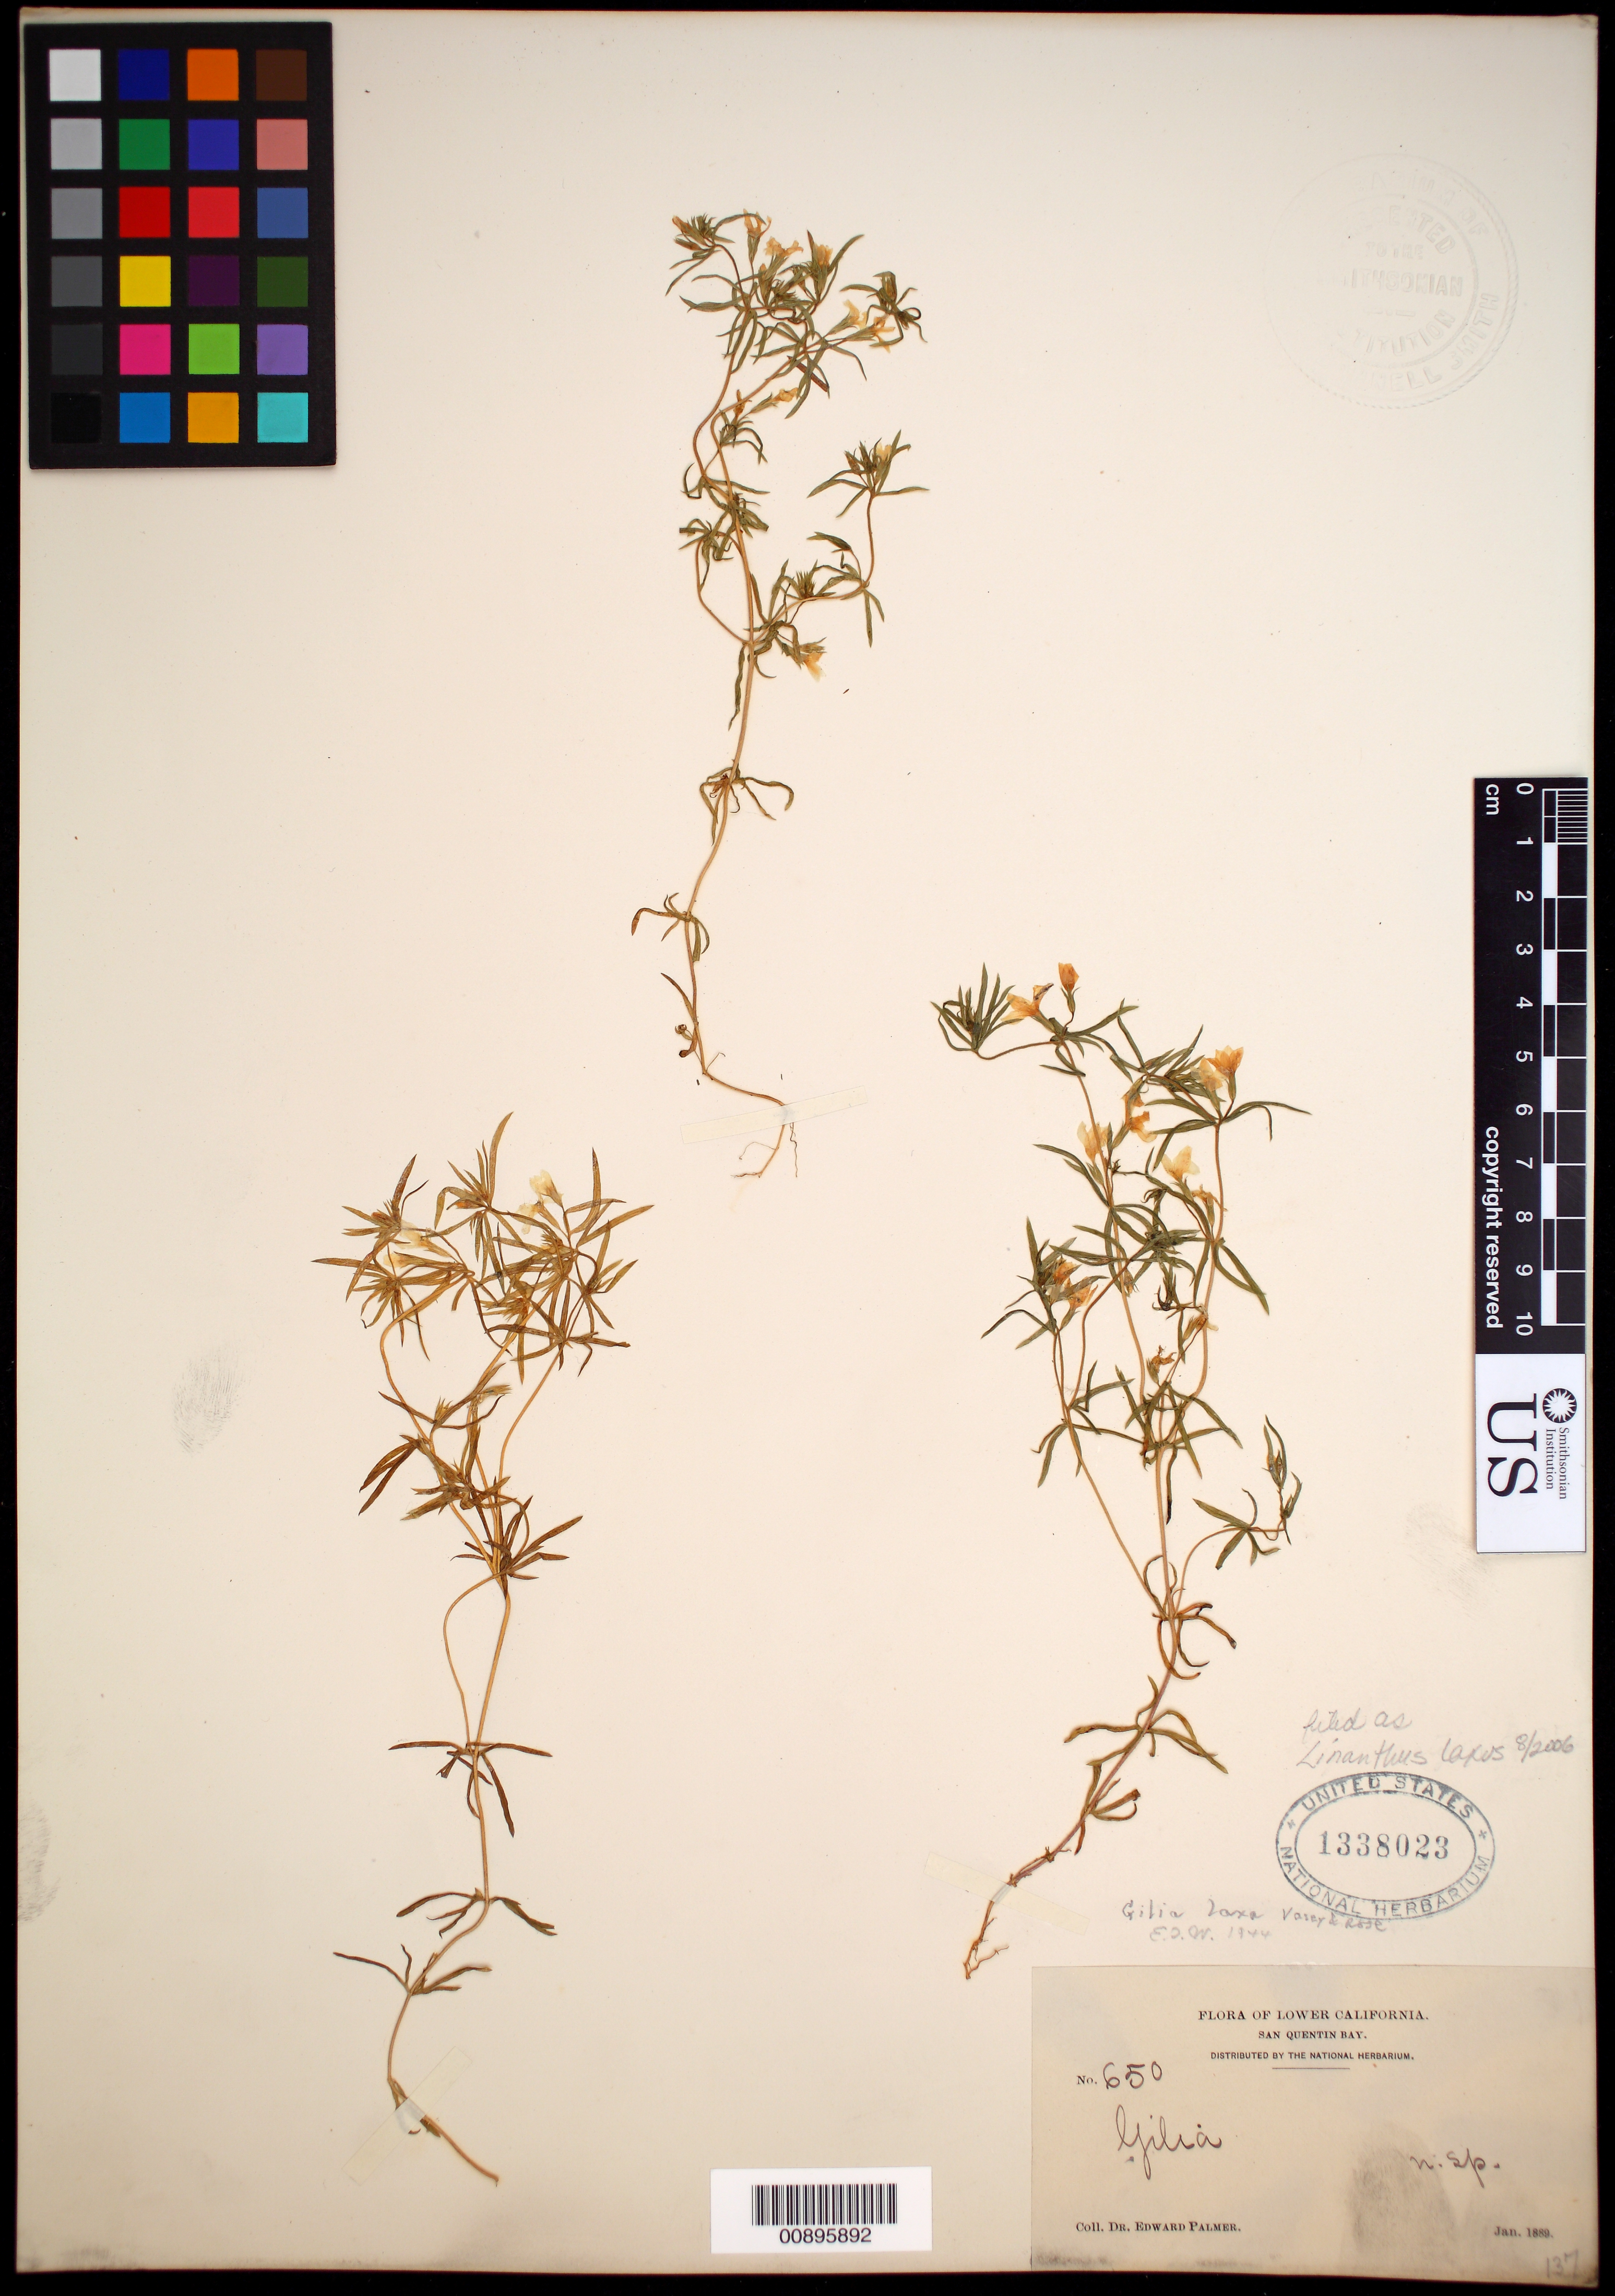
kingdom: Plantae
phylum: Tracheophyta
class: Magnoliopsida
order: Ericales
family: Polemoniaceae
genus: Linanthus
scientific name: Linanthus laxus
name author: (Vasey) Wherry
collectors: E. Palmer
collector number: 650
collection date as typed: Jan 1889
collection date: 1889-01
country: Mexico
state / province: Baja California Norte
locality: San Quentin Bay, Baja California.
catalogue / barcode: US 1338023